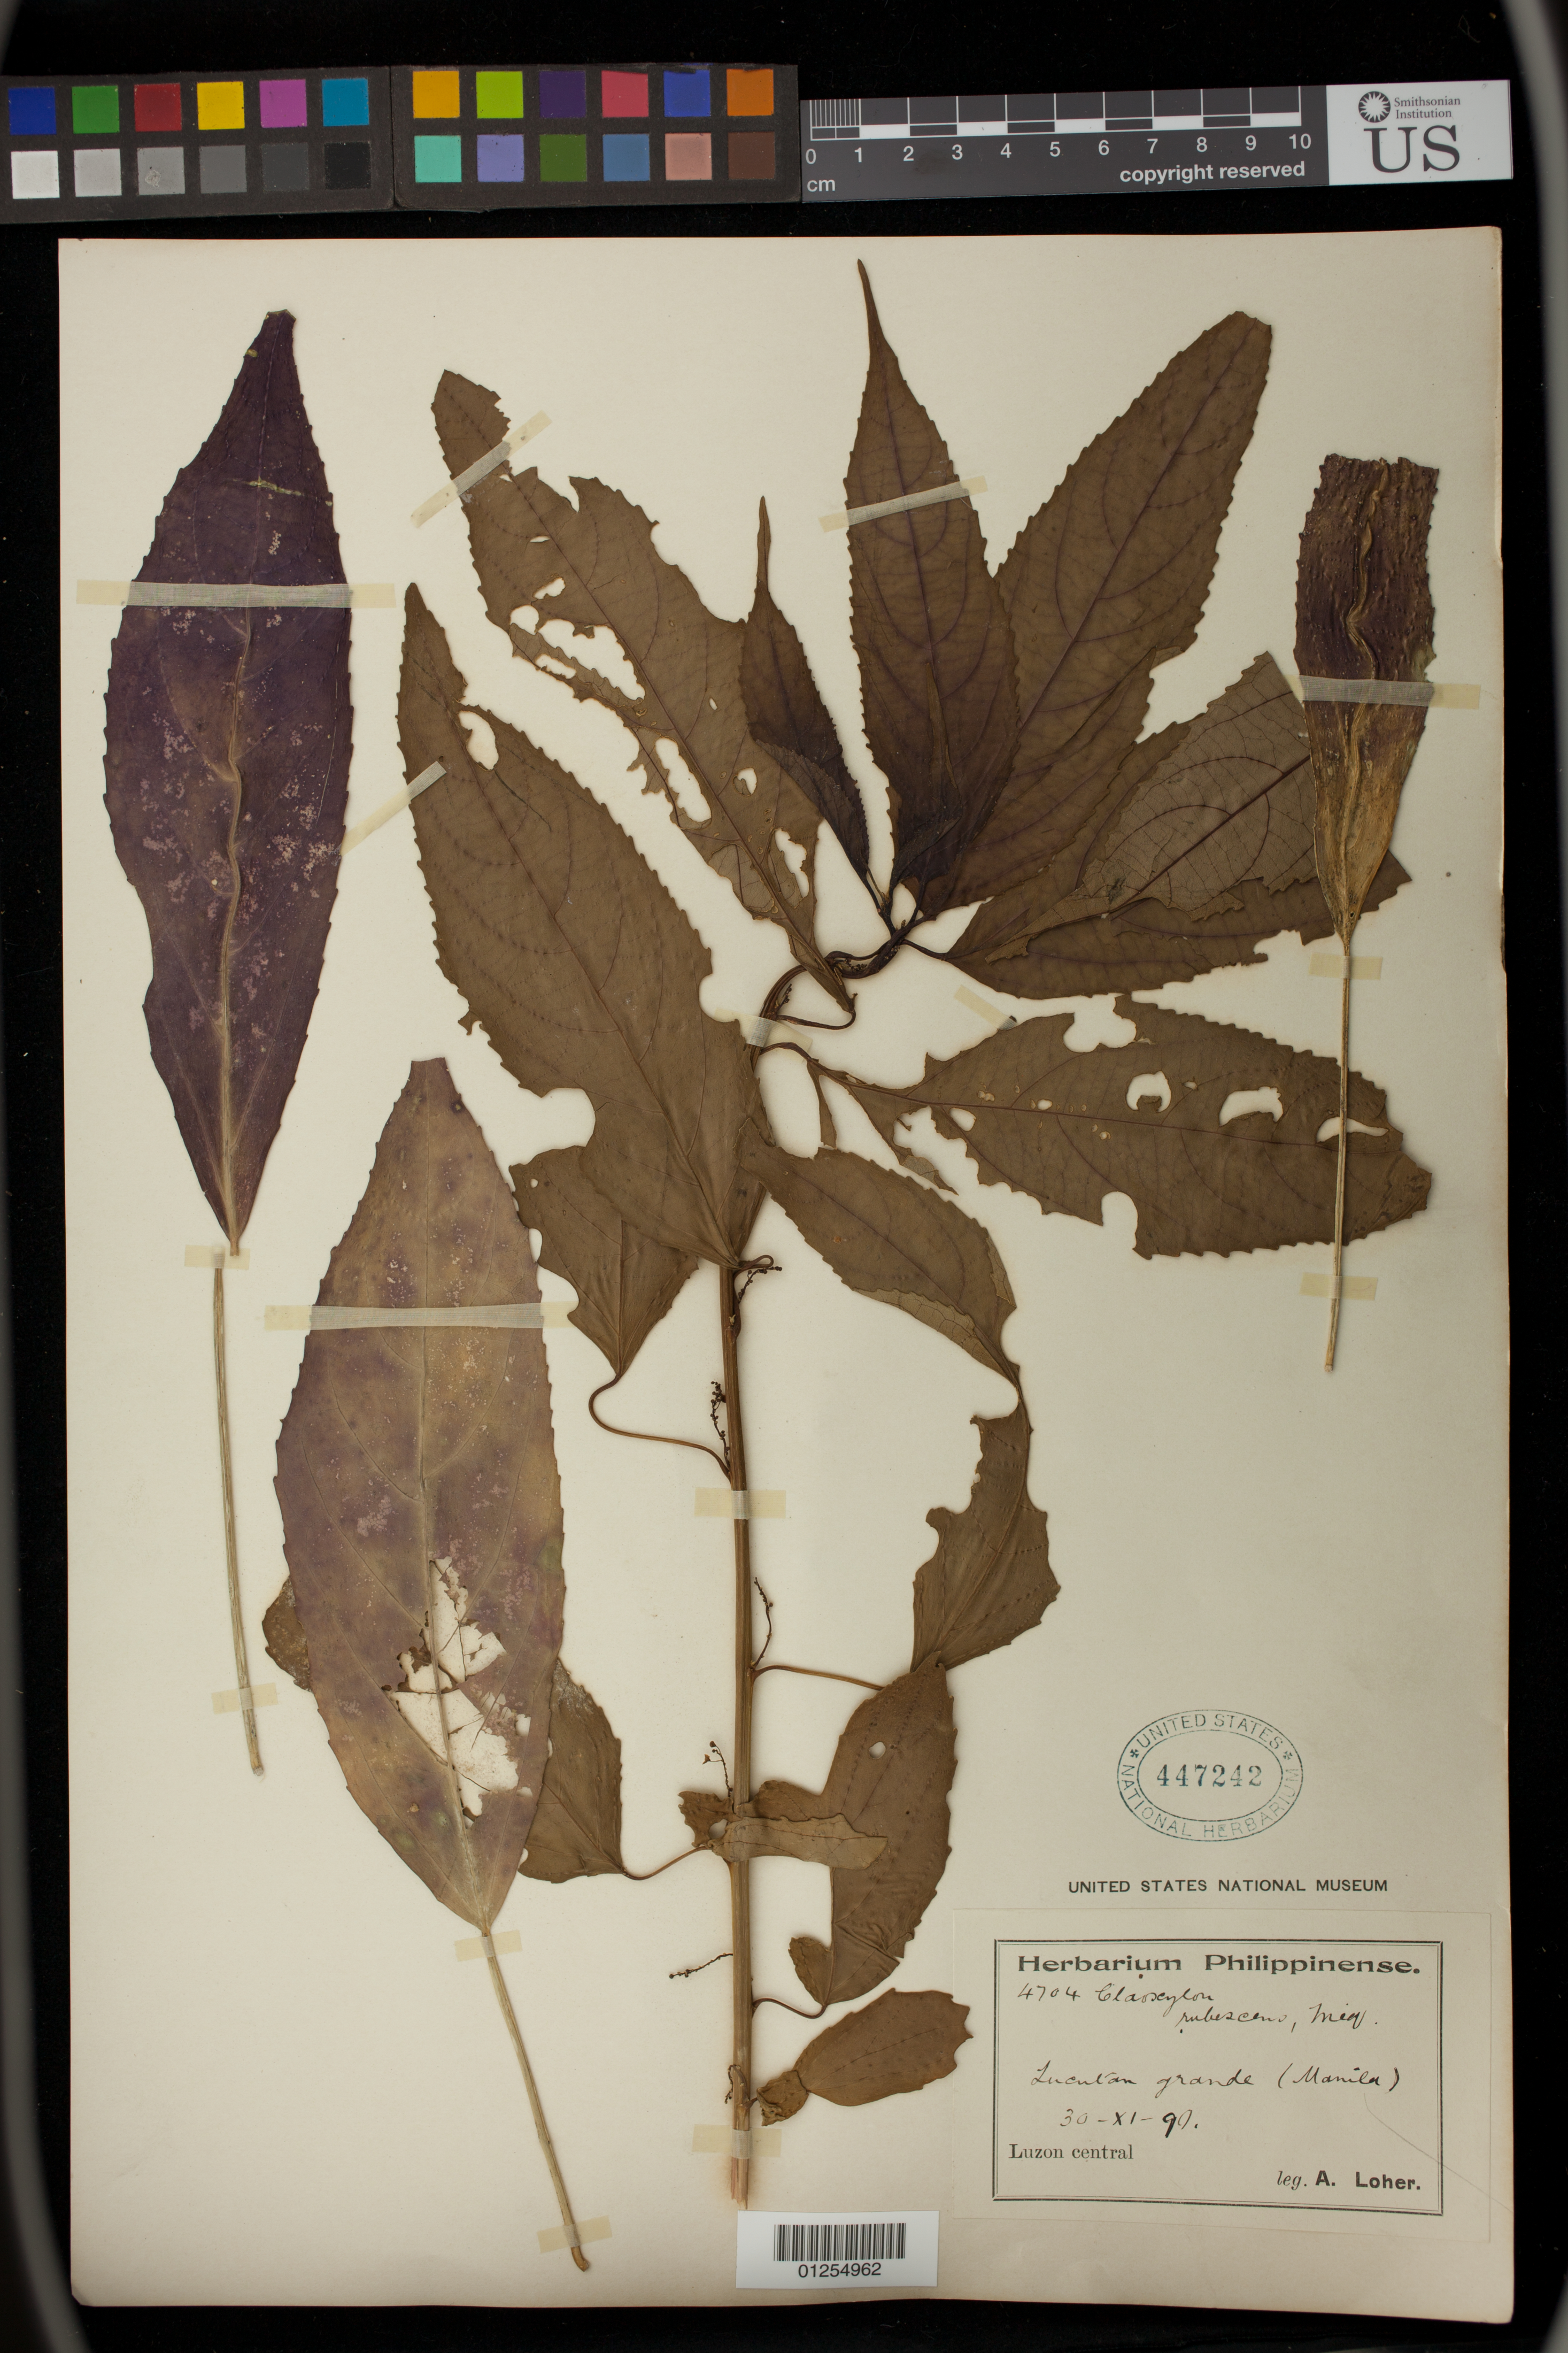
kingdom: Plantae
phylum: Tracheophyta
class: Magnoliopsida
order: Malpighiales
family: Euphorbiaceae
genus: Claoxylon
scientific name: Claoxylon rebescens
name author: Miq.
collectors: A. Loher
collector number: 4704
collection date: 1990-11-30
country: Philippines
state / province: National Capital Region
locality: Manila, Luzon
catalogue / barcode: US 447242